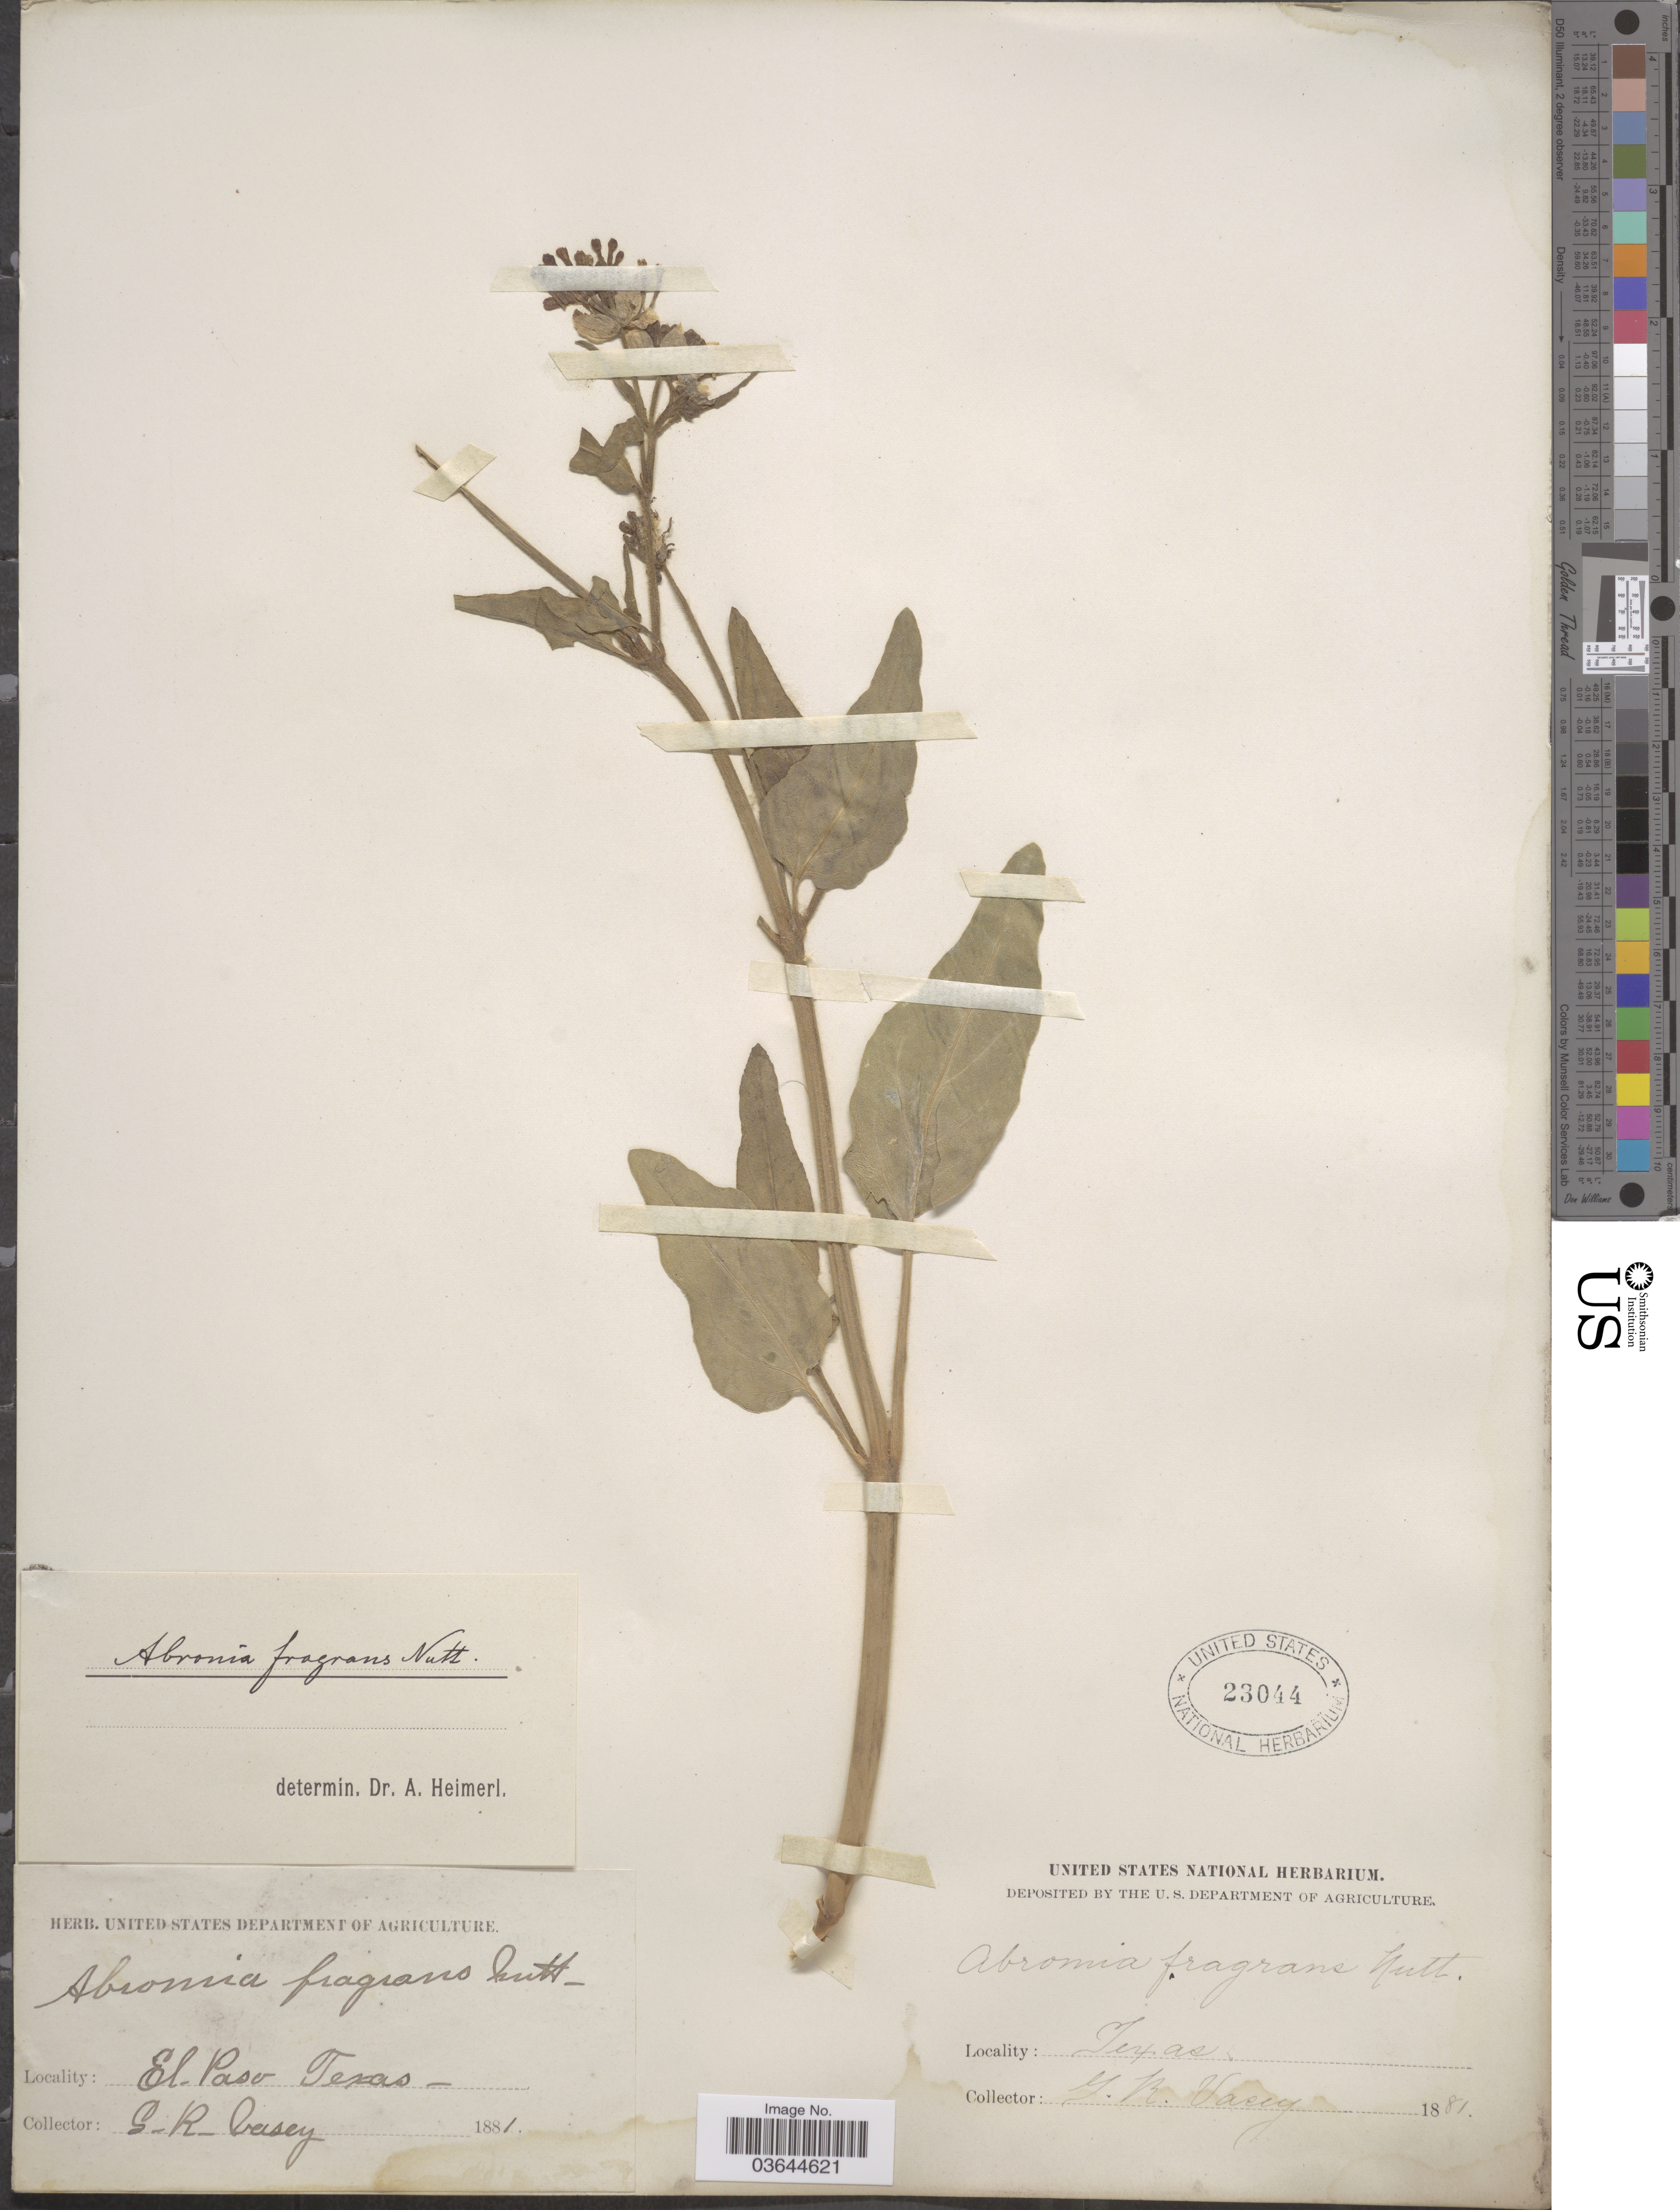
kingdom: Plantae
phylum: Tracheophyta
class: Magnoliopsida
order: Caryophyllales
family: Nyctaginaceae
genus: Abronia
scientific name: Abronia fragrans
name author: Nutt. ex Hook.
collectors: G. R. Vasey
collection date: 1881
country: United States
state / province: Texas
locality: El Paso.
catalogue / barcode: US 23044